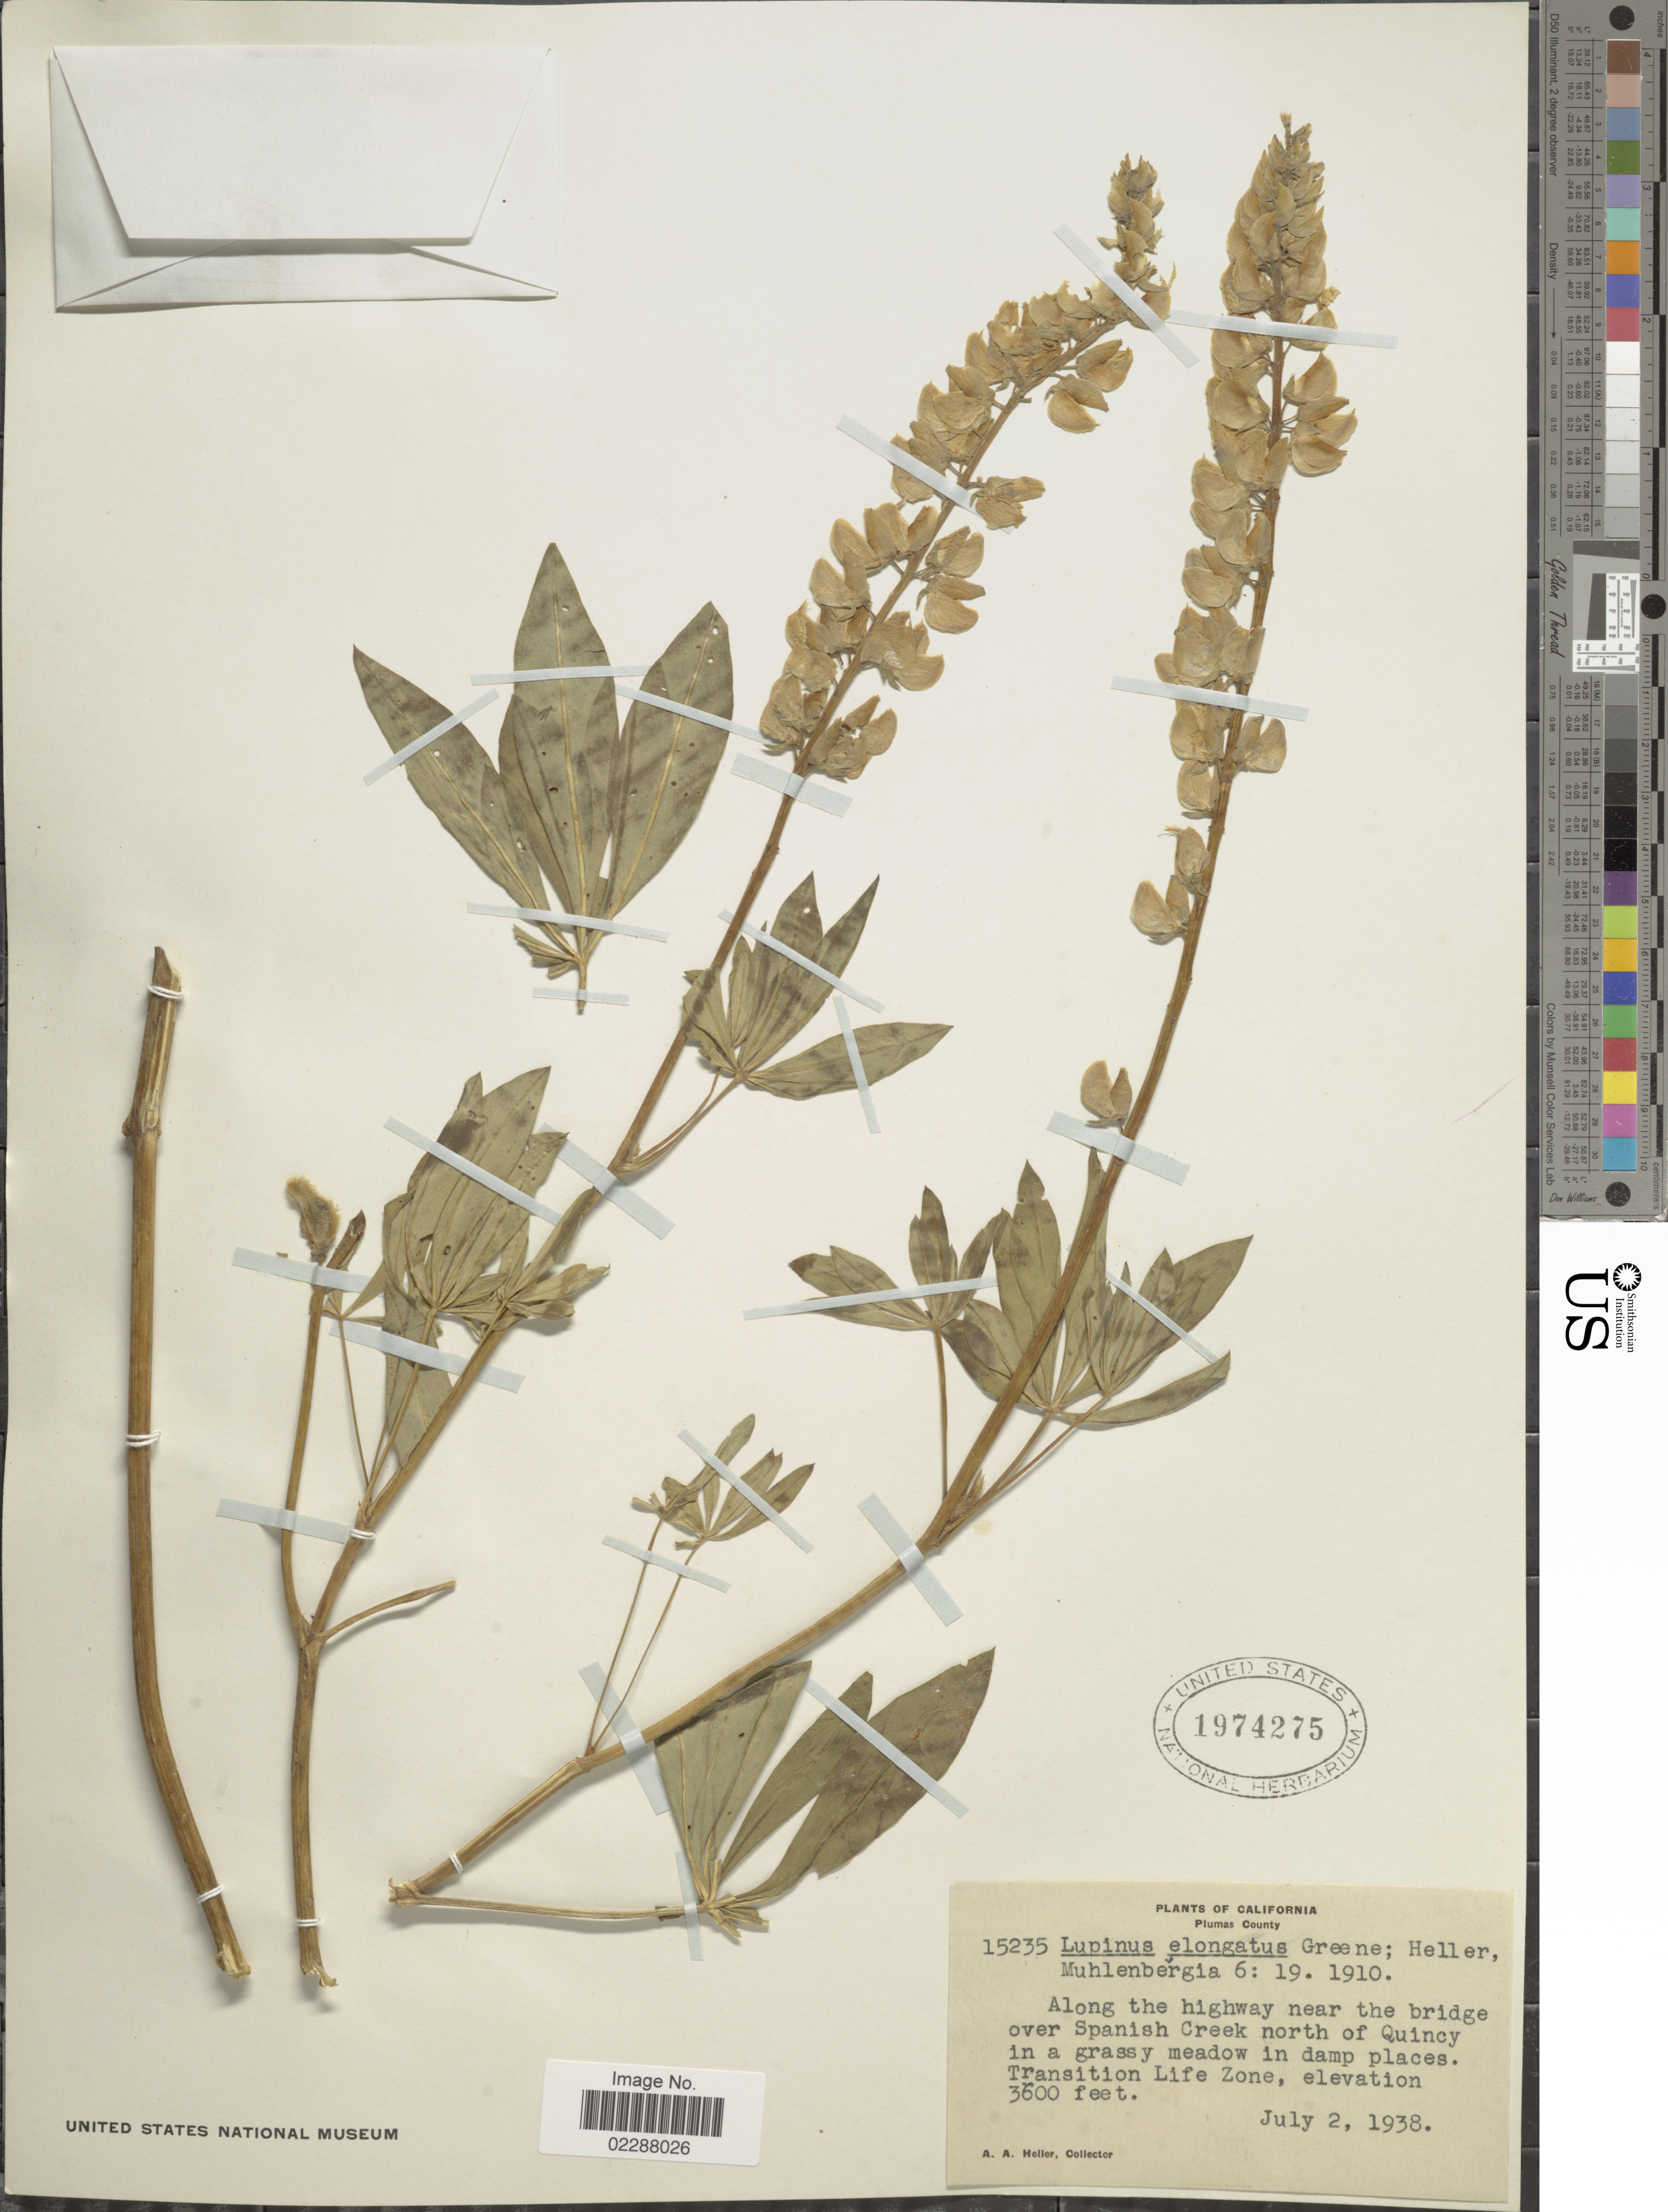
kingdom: Plantae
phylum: Tracheophyta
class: Magnoliopsida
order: Fabales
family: Fabaceae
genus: Lupinus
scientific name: Lupinus superbus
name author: A. Heller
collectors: A. A. Heller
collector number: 15235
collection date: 1938-07-02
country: United States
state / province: California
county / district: Plumas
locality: Plumas County, along the highway near the bridge over Spanish Creek north of Quincy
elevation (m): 1097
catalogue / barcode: US 1974275